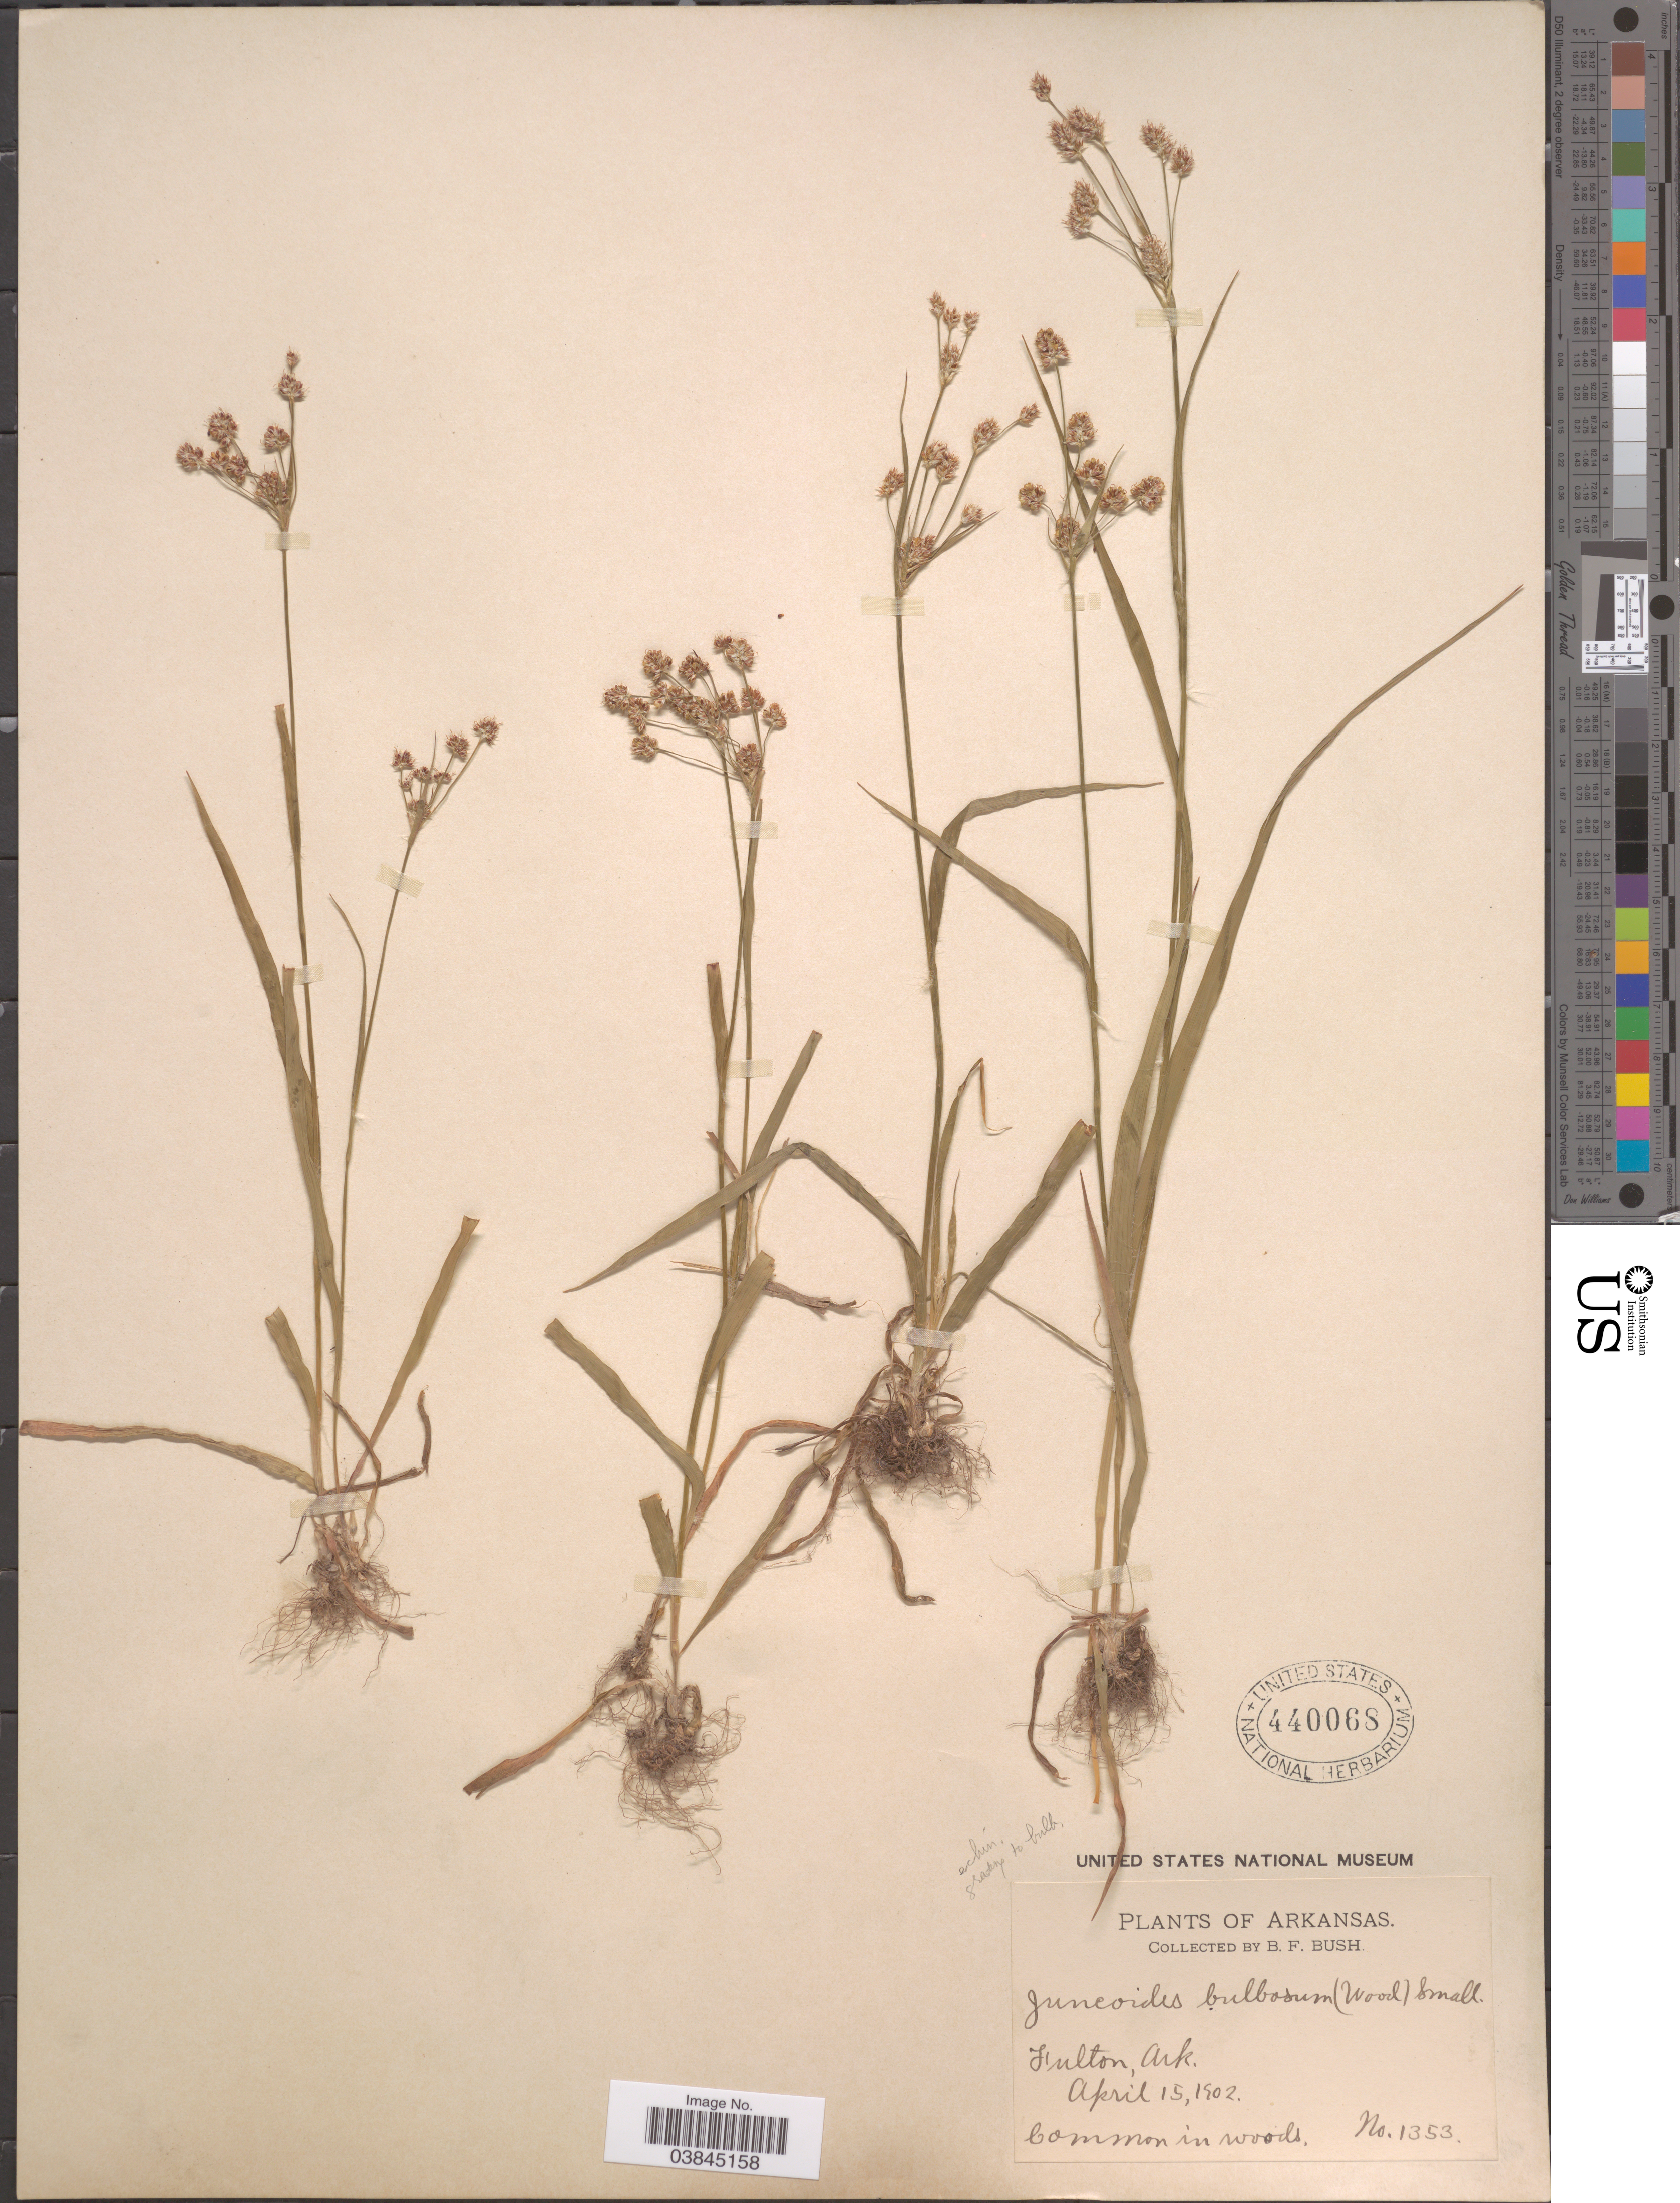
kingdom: Plantae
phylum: Tracheophyta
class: Liliopsida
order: Poales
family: Juncaceae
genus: Luzula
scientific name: Luzula bulbosa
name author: (Alph. Wood) Smyth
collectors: B. F. Bush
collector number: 1353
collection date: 1902-04-15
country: United States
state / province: Arkansas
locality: Fulton.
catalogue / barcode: US 440068